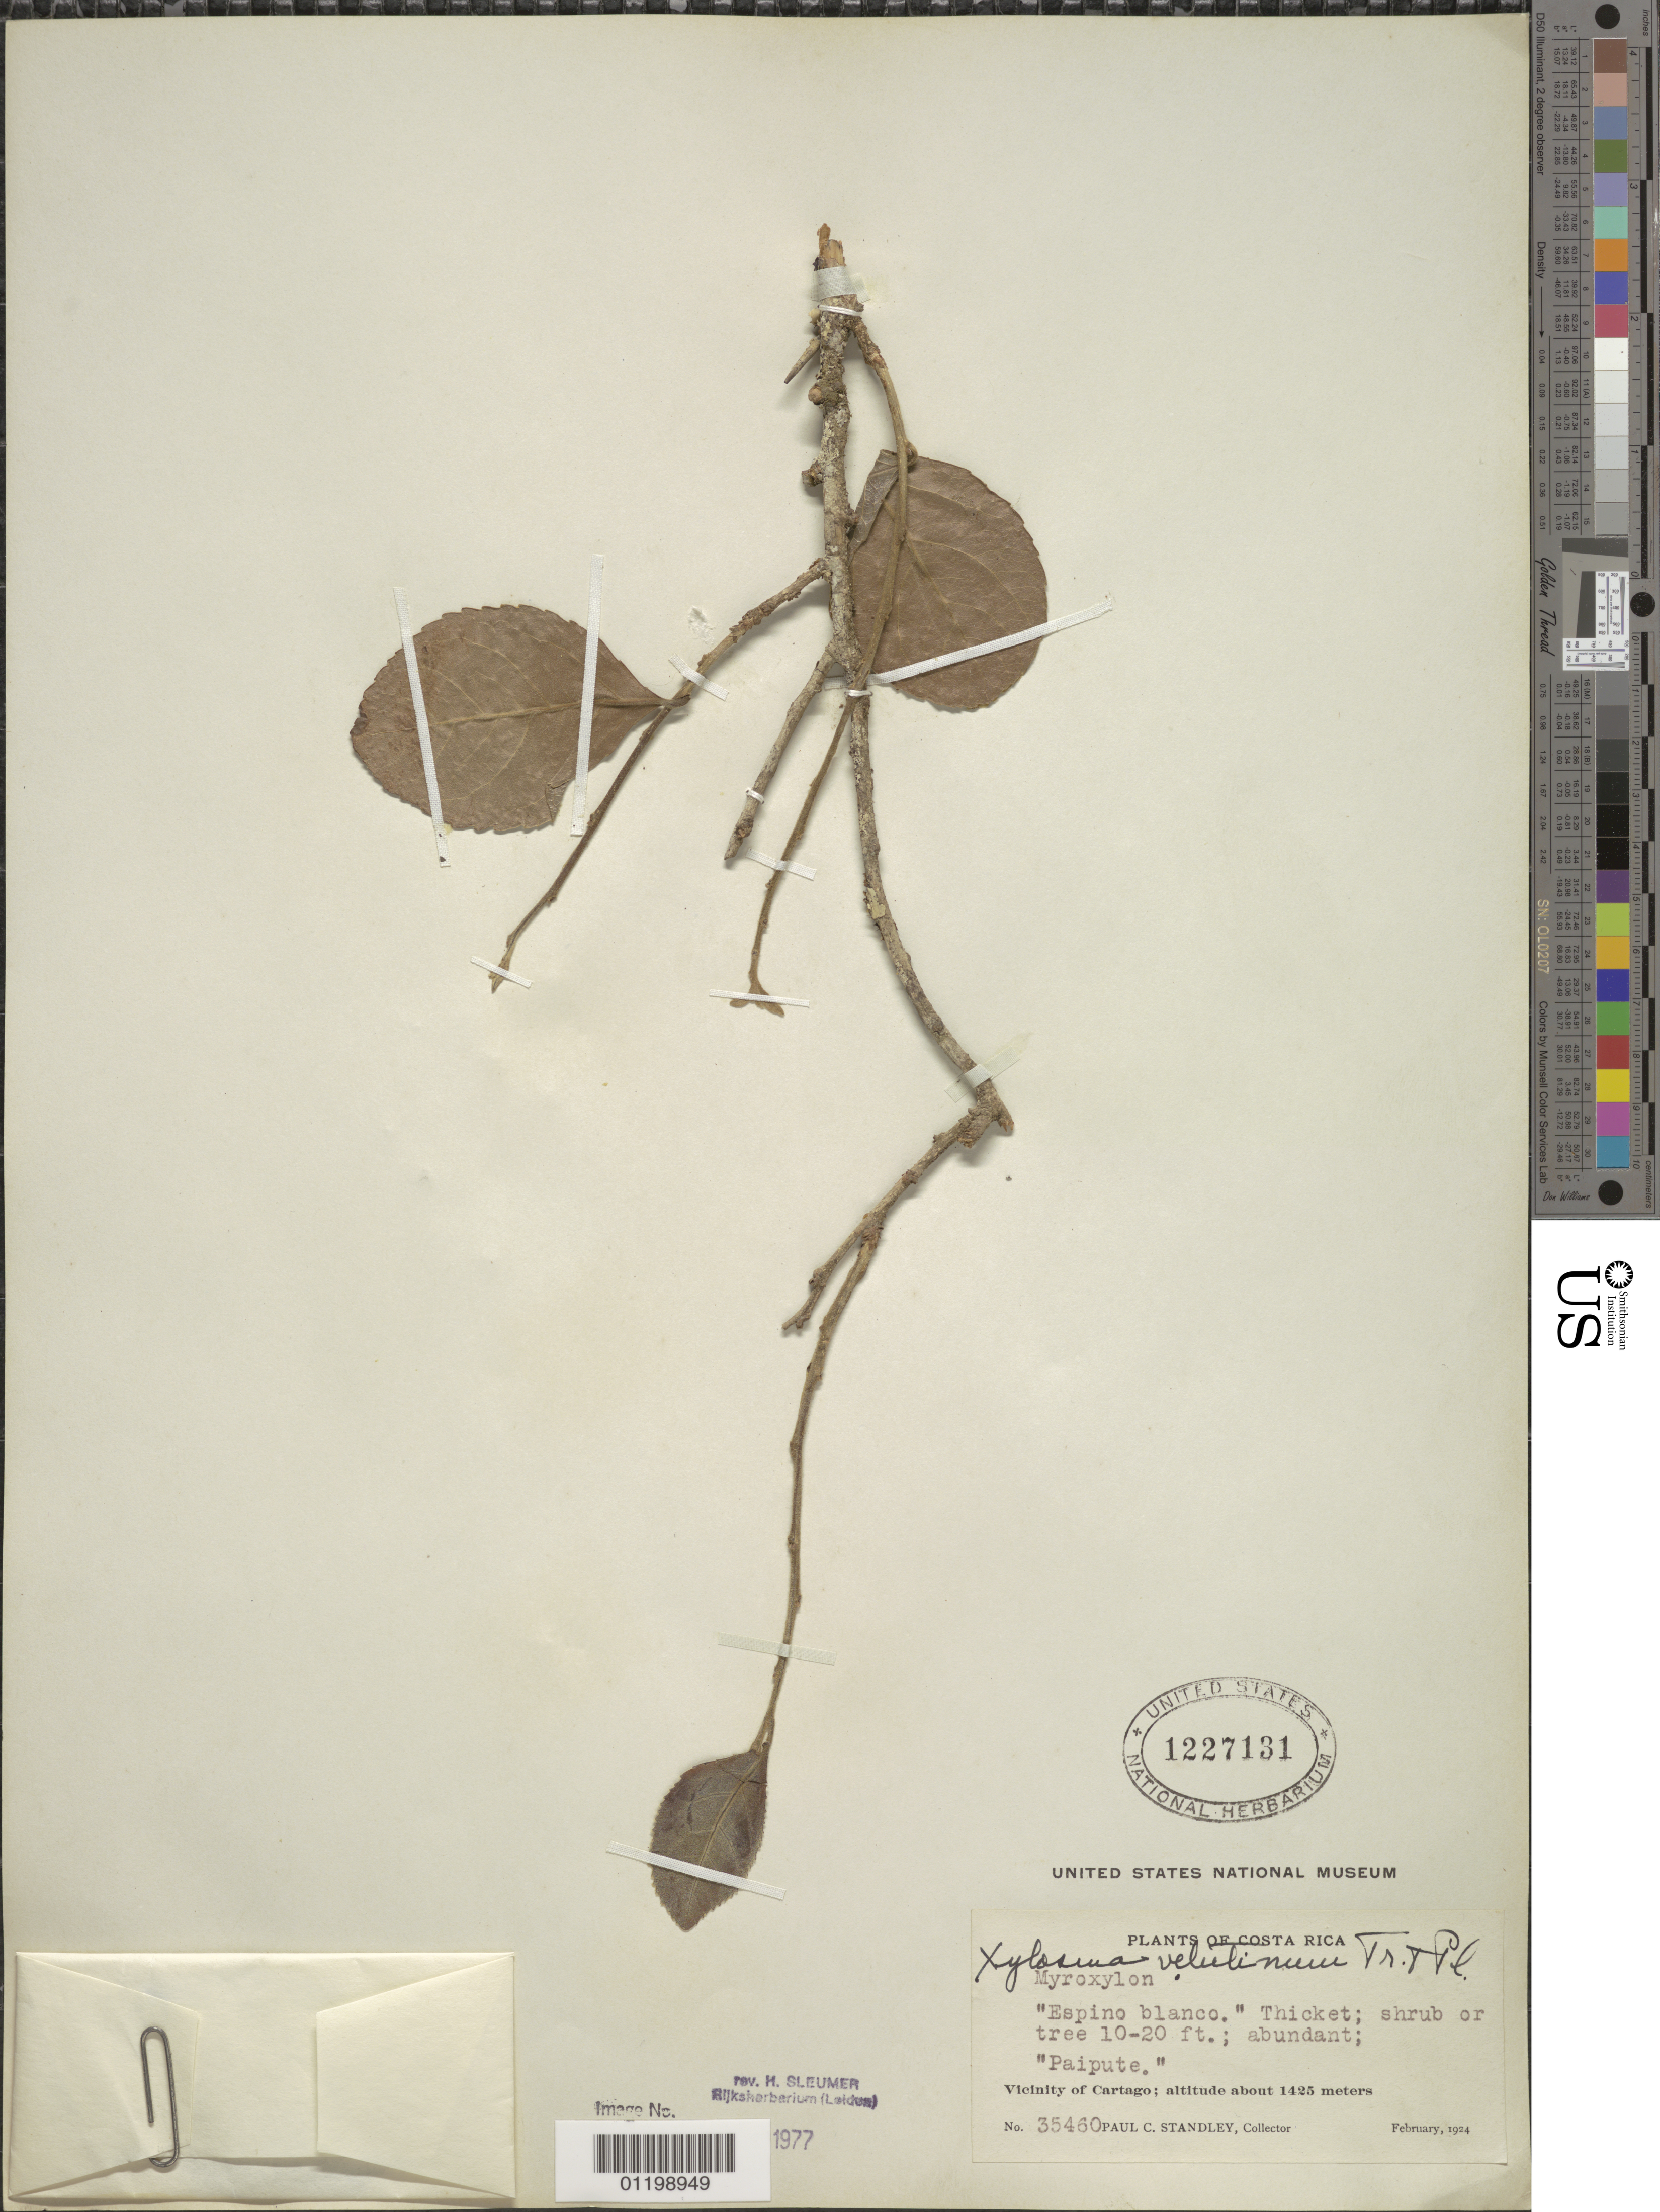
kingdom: Plantae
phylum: Tracheophyta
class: Magnoliopsida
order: Malpighiales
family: Salicaceae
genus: Xylosma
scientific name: Xylosma velutina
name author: (Tul.) Triana & Planch.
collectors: P. C. Standley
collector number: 35460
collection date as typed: Feb 1924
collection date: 1924-02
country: Costa Rica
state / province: Cartago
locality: Vicinity of Cartago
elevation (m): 1425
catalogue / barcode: US 1227131